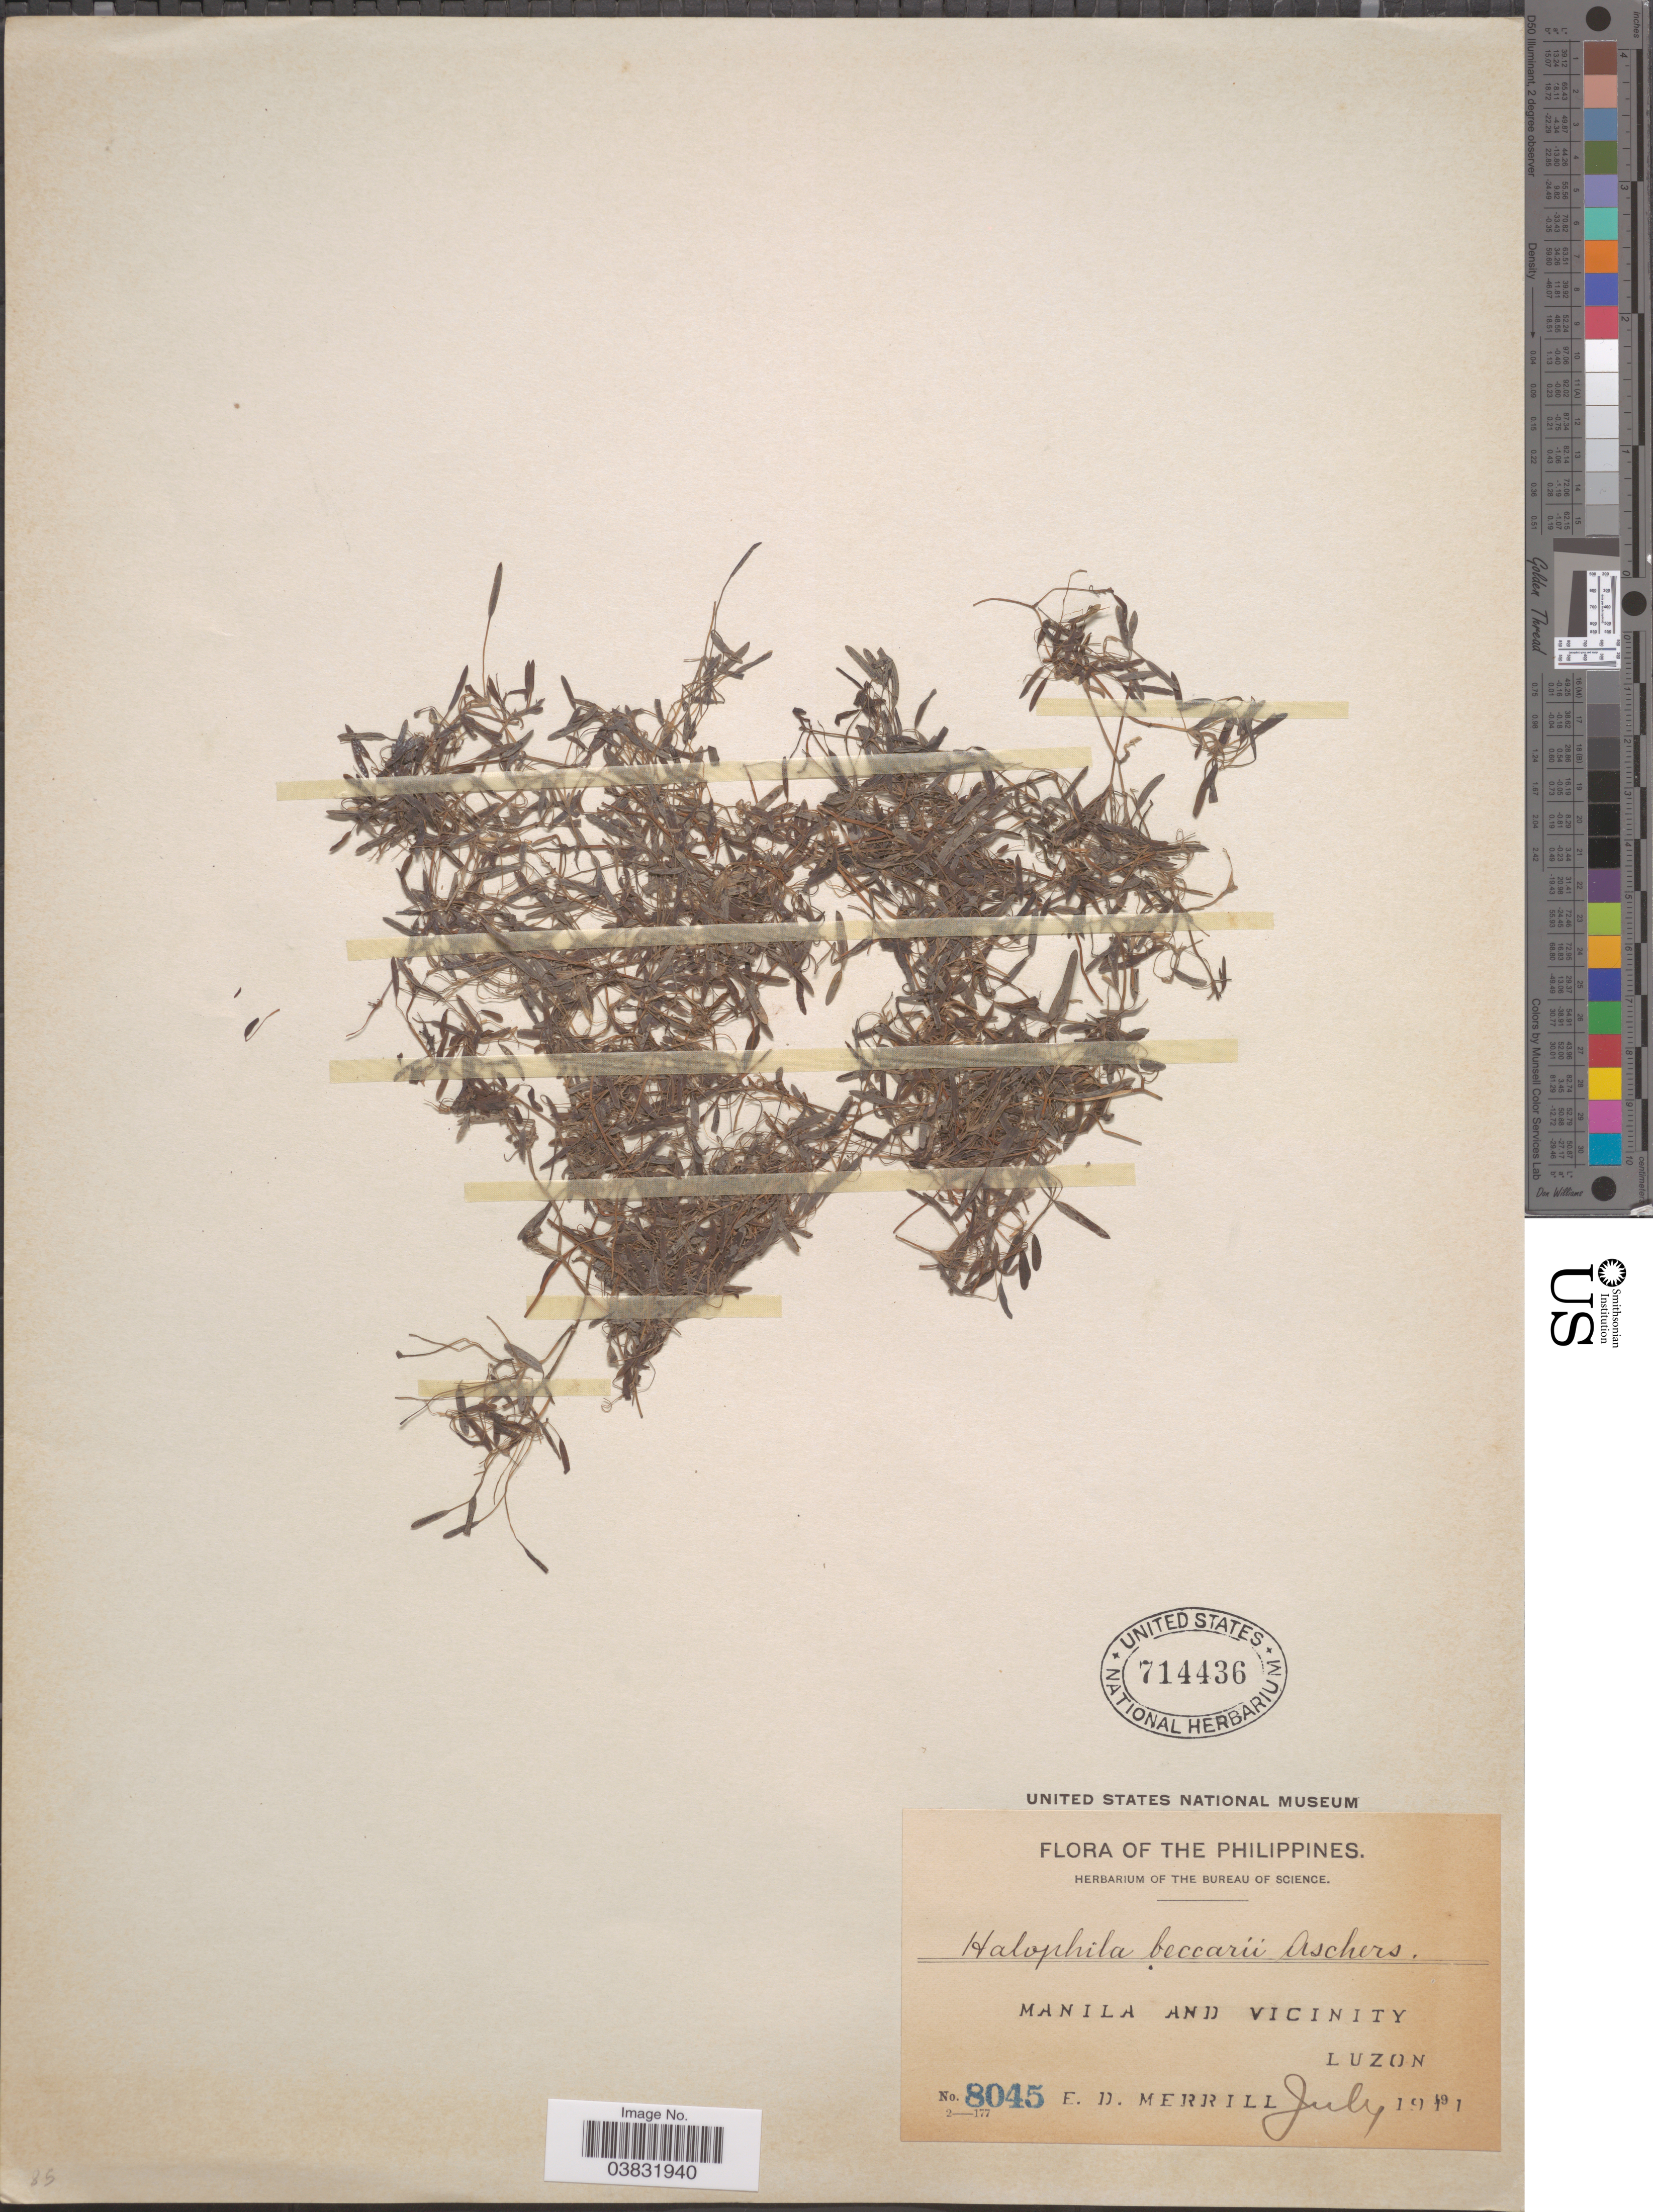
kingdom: Plantae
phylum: Tracheophyta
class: Liliopsida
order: Alismatales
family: Hydrocharitaceae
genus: Halophila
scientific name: Halophila beccarii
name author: Asch.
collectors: E. D. Merrill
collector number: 8045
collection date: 1911-07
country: Philippines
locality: Manila and vicinity. Luzon.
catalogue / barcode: US 714436